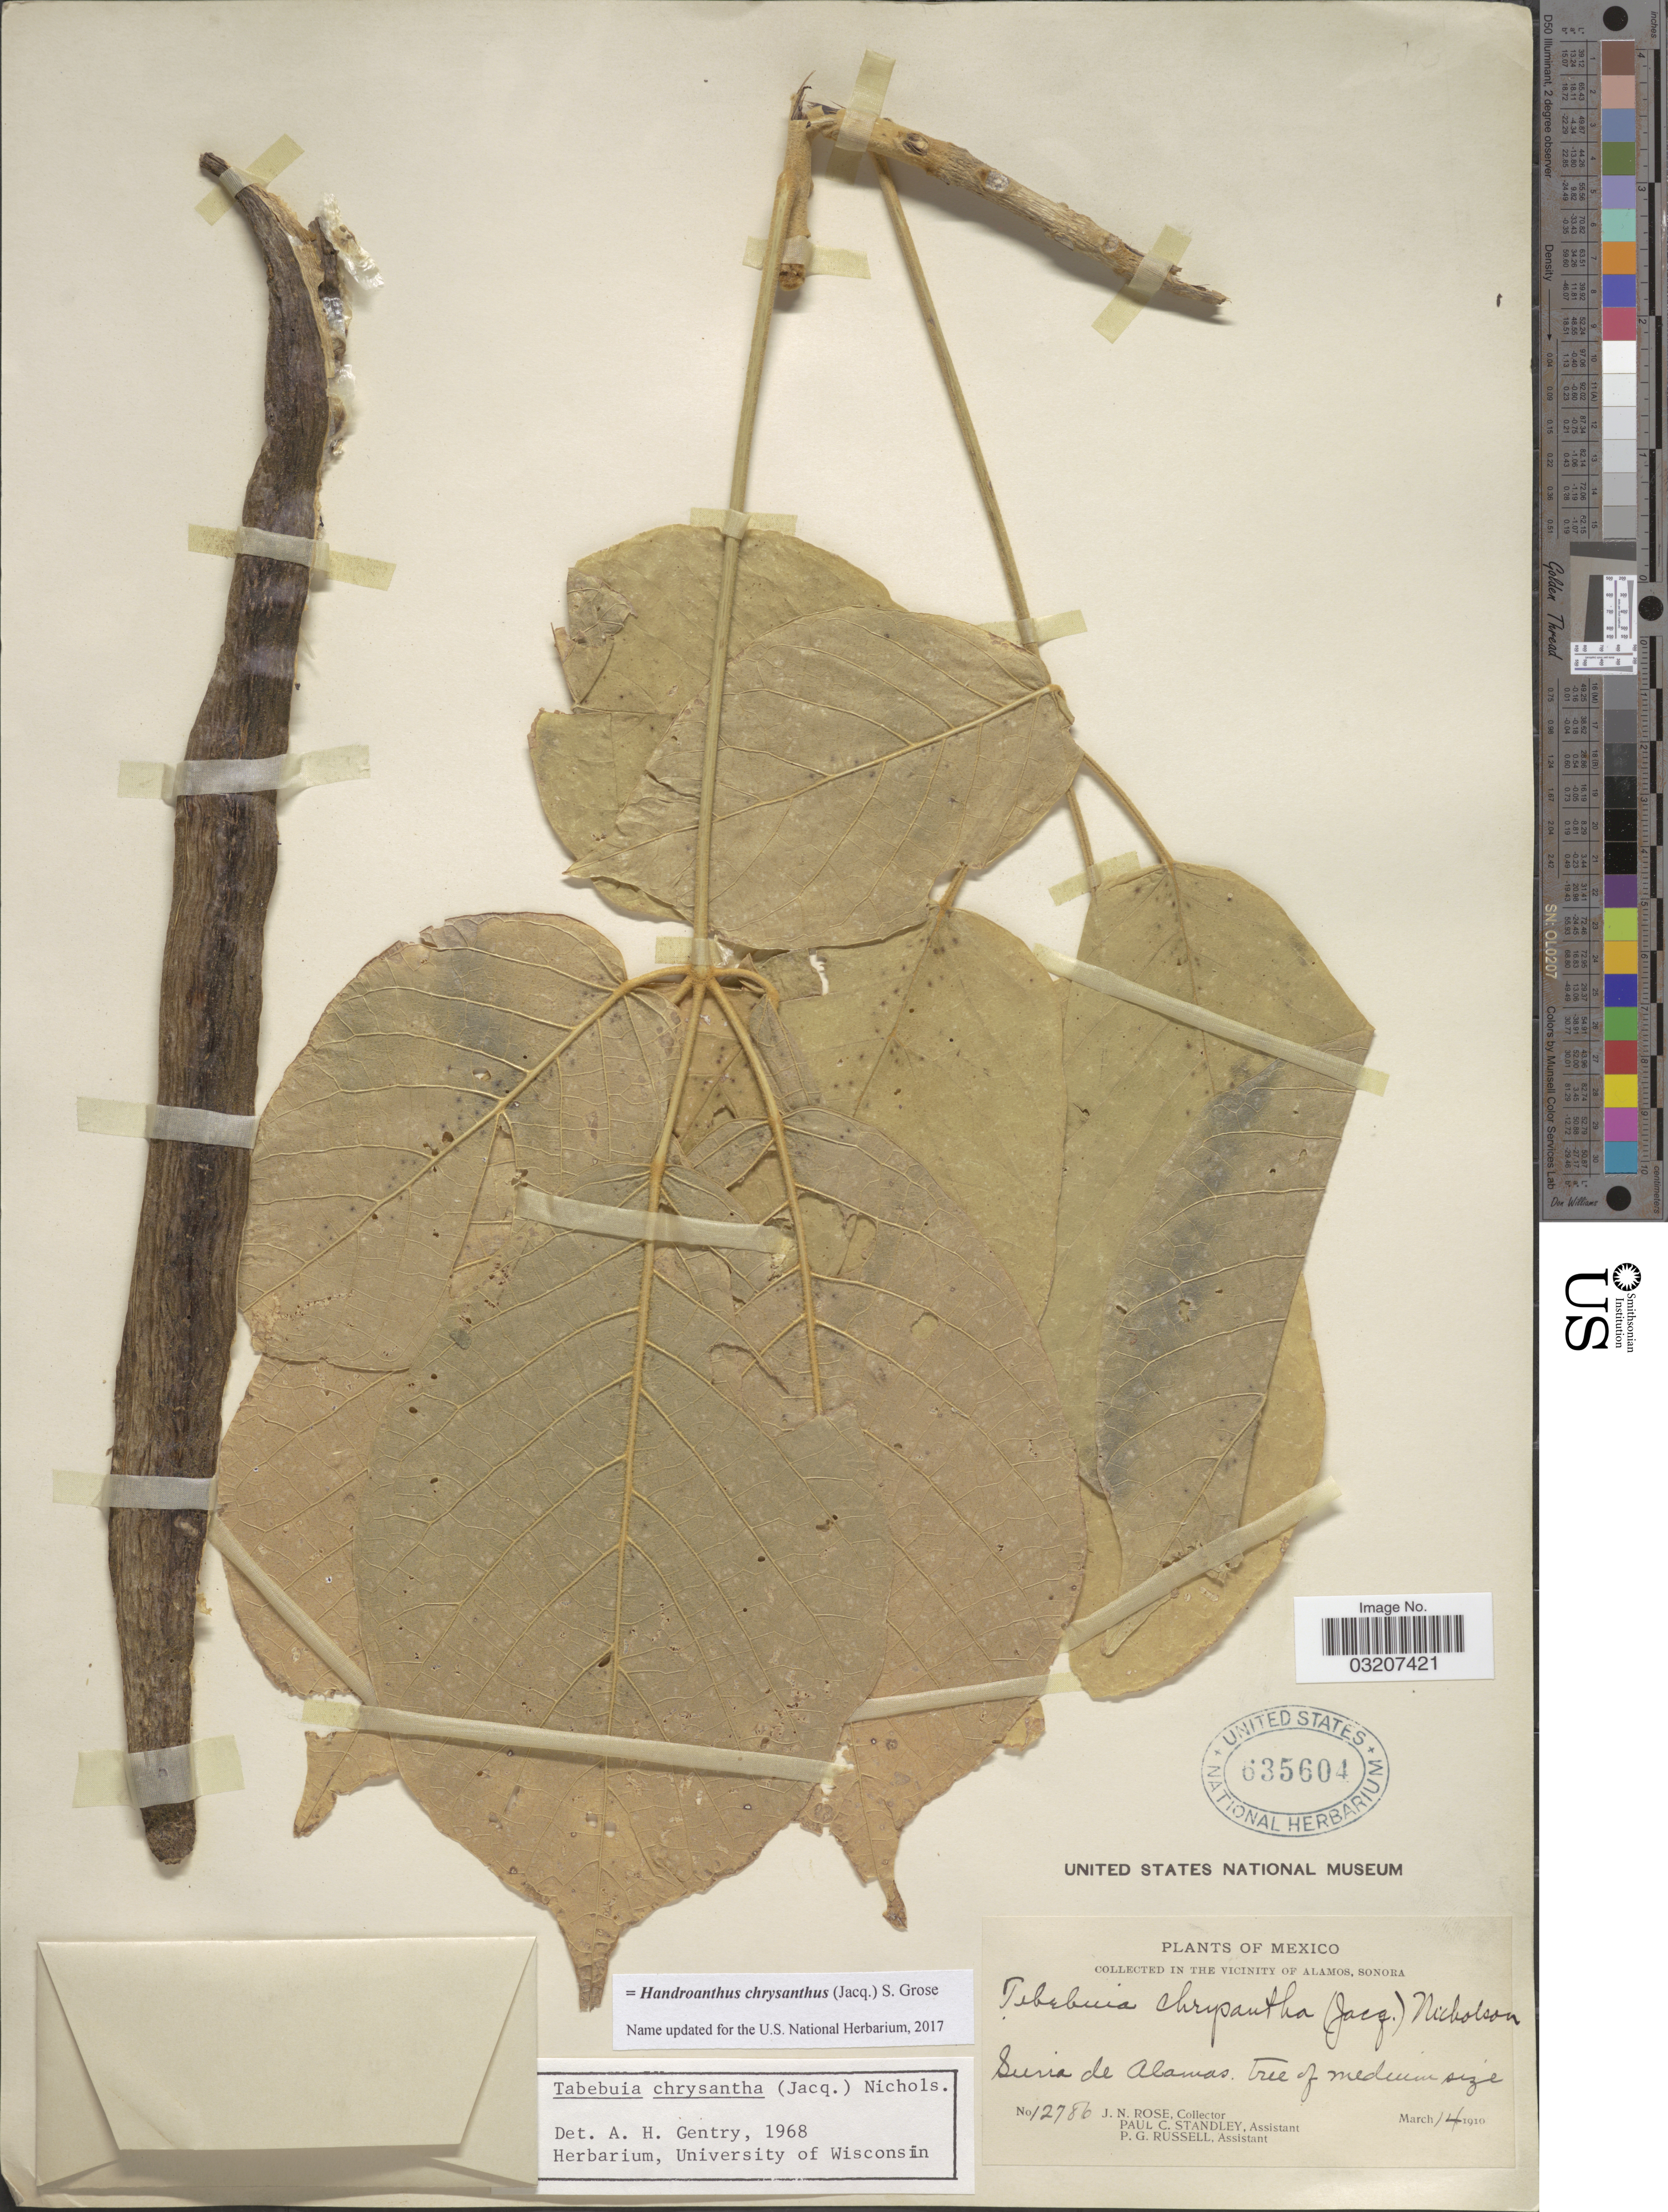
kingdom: Plantae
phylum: Tracheophyta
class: Magnoliopsida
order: Lamiales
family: Bignoniaceae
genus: Handroanthus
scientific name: Handroanthus chrysanthus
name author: (Jacq.) S.O. Grose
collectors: J. N. Rose, P. C. Standley & P. G. Russell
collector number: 12786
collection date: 1910-03-14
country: Mexico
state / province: Sonora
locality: In the vicinity of Alamos, Sierra de Alamos.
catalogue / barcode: US 635604